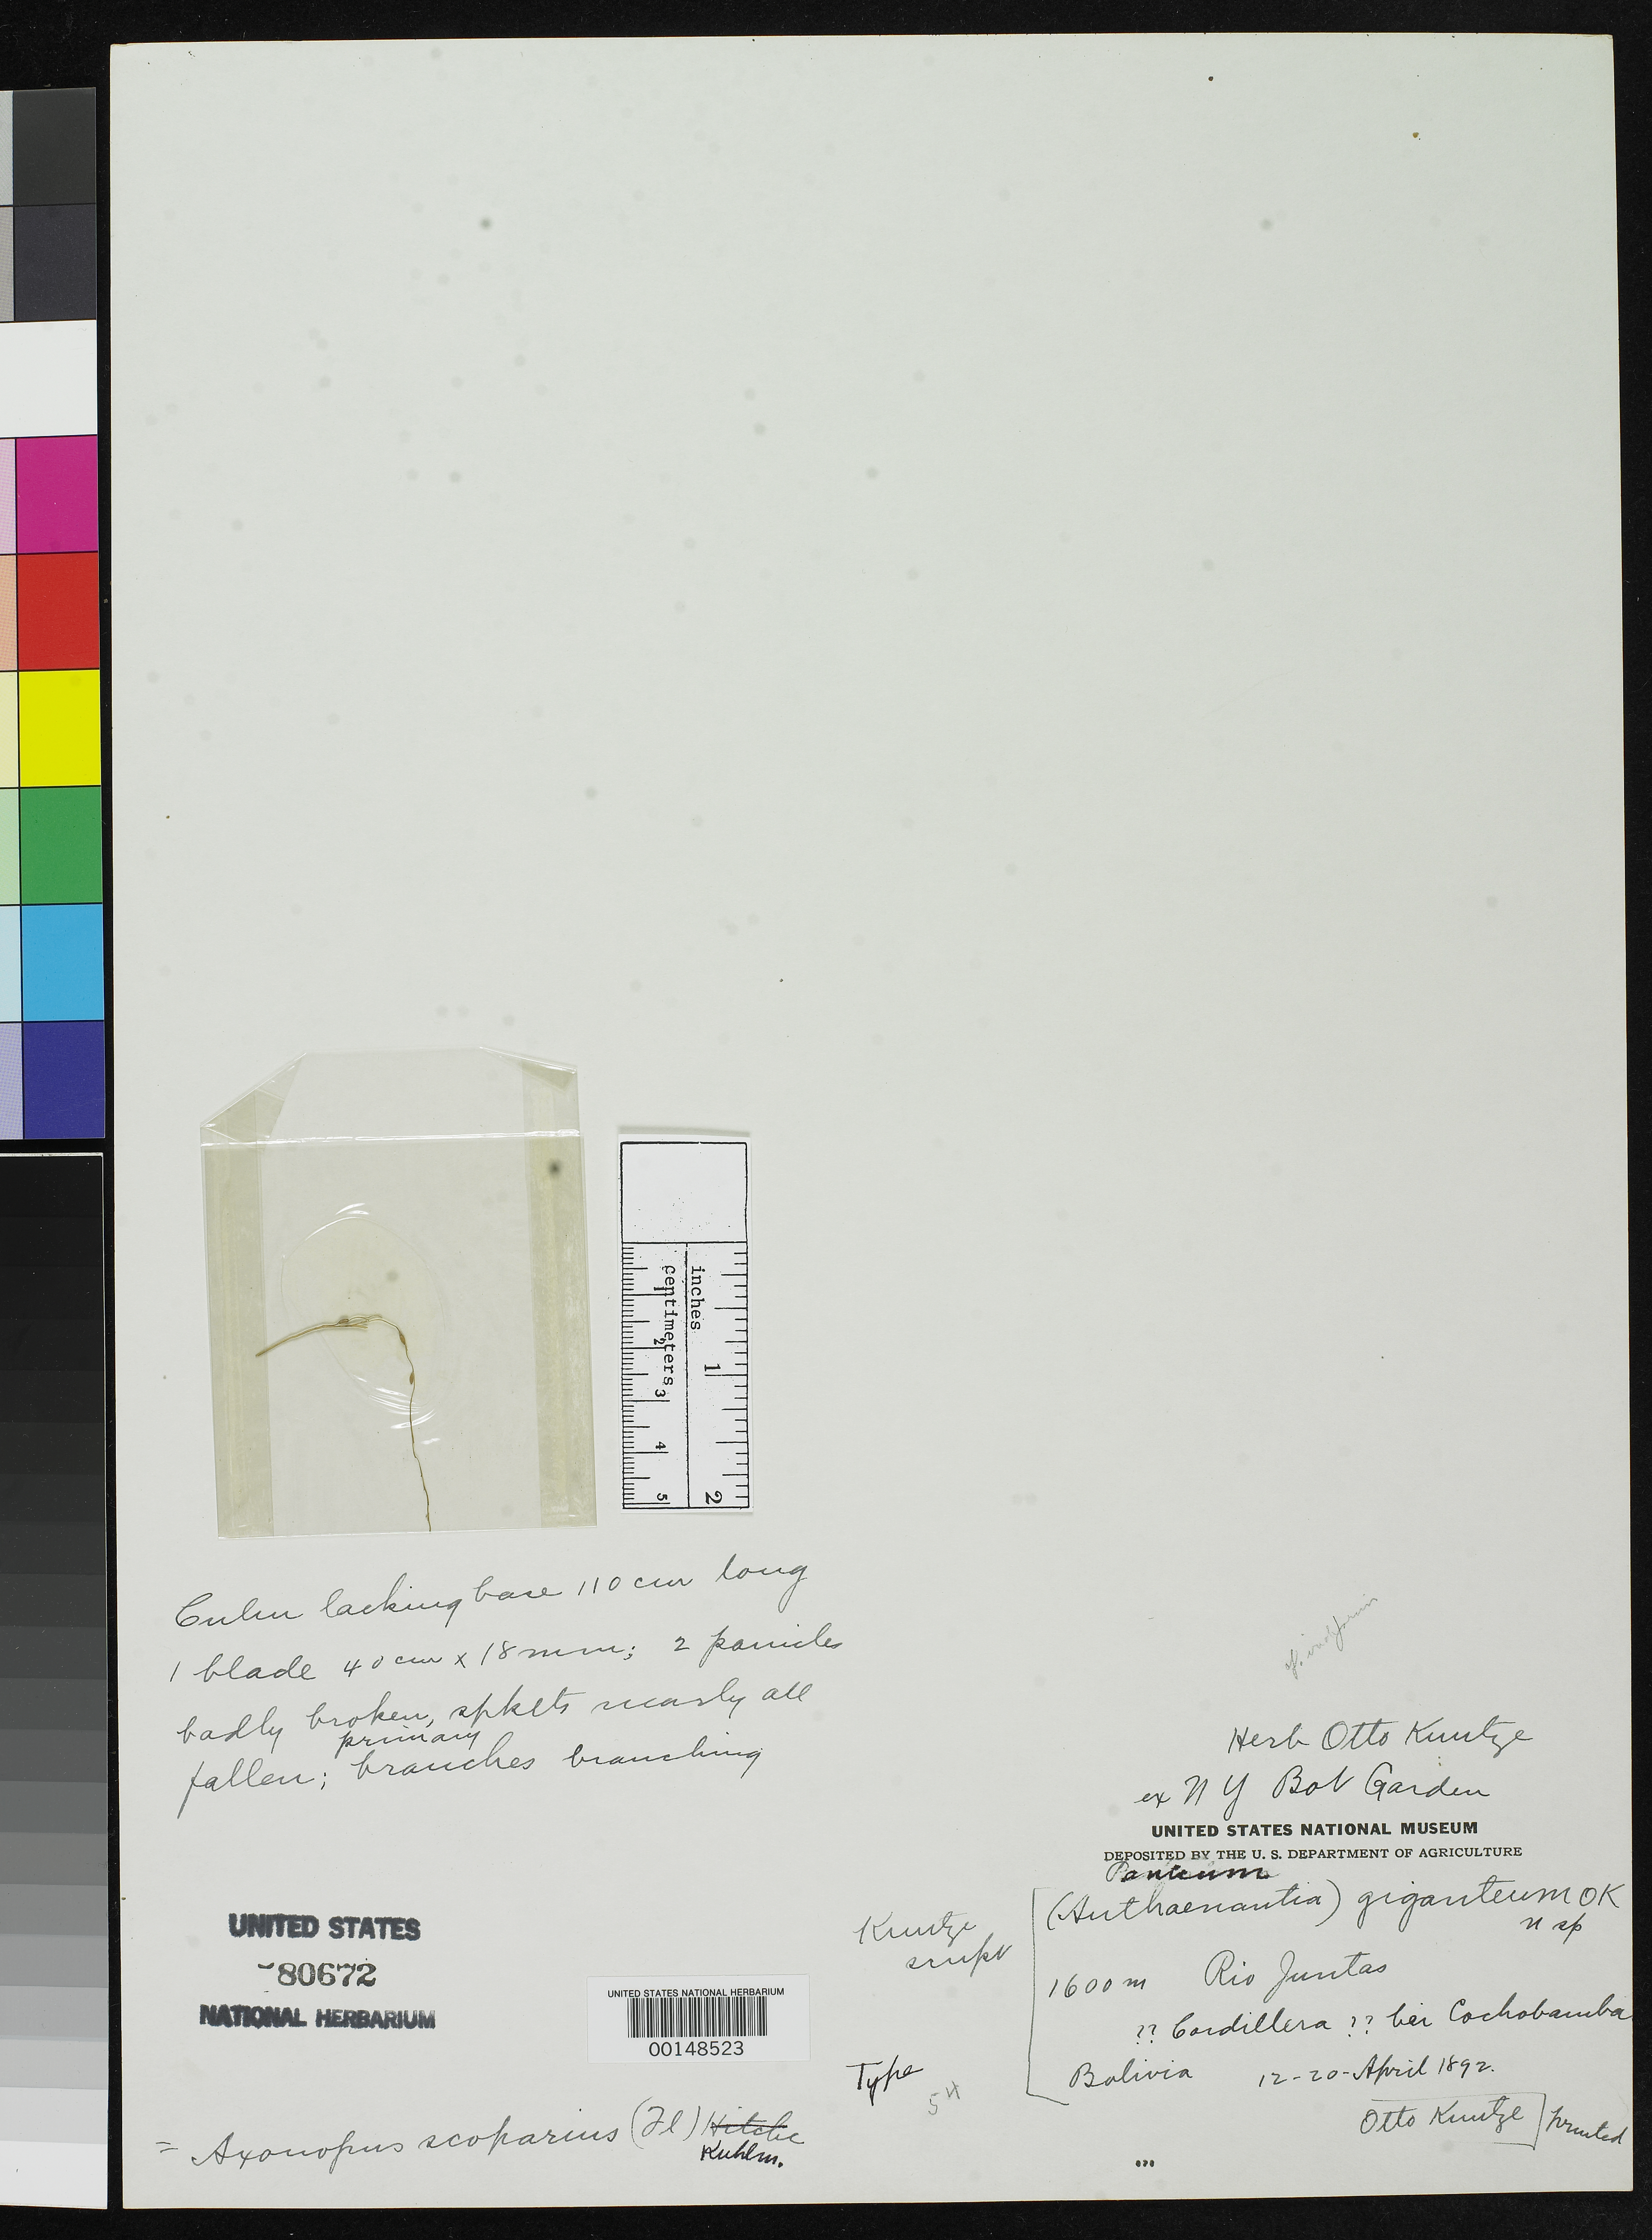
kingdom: Plantae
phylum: Tracheophyta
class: Liliopsida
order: Poales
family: Poaceae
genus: Panicum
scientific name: Panicum giganteum Kuntze, nom. illeg.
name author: Kuntze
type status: Type Fragment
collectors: C.E.O. Kuntze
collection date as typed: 12 Apr 1892 to 20 Apr 1892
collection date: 1892-04-12/1892-04-20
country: Bolivia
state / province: Cochabamba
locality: Rio Juntas, Cordillera near Cochabamba.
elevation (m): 1600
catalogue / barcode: US 80672